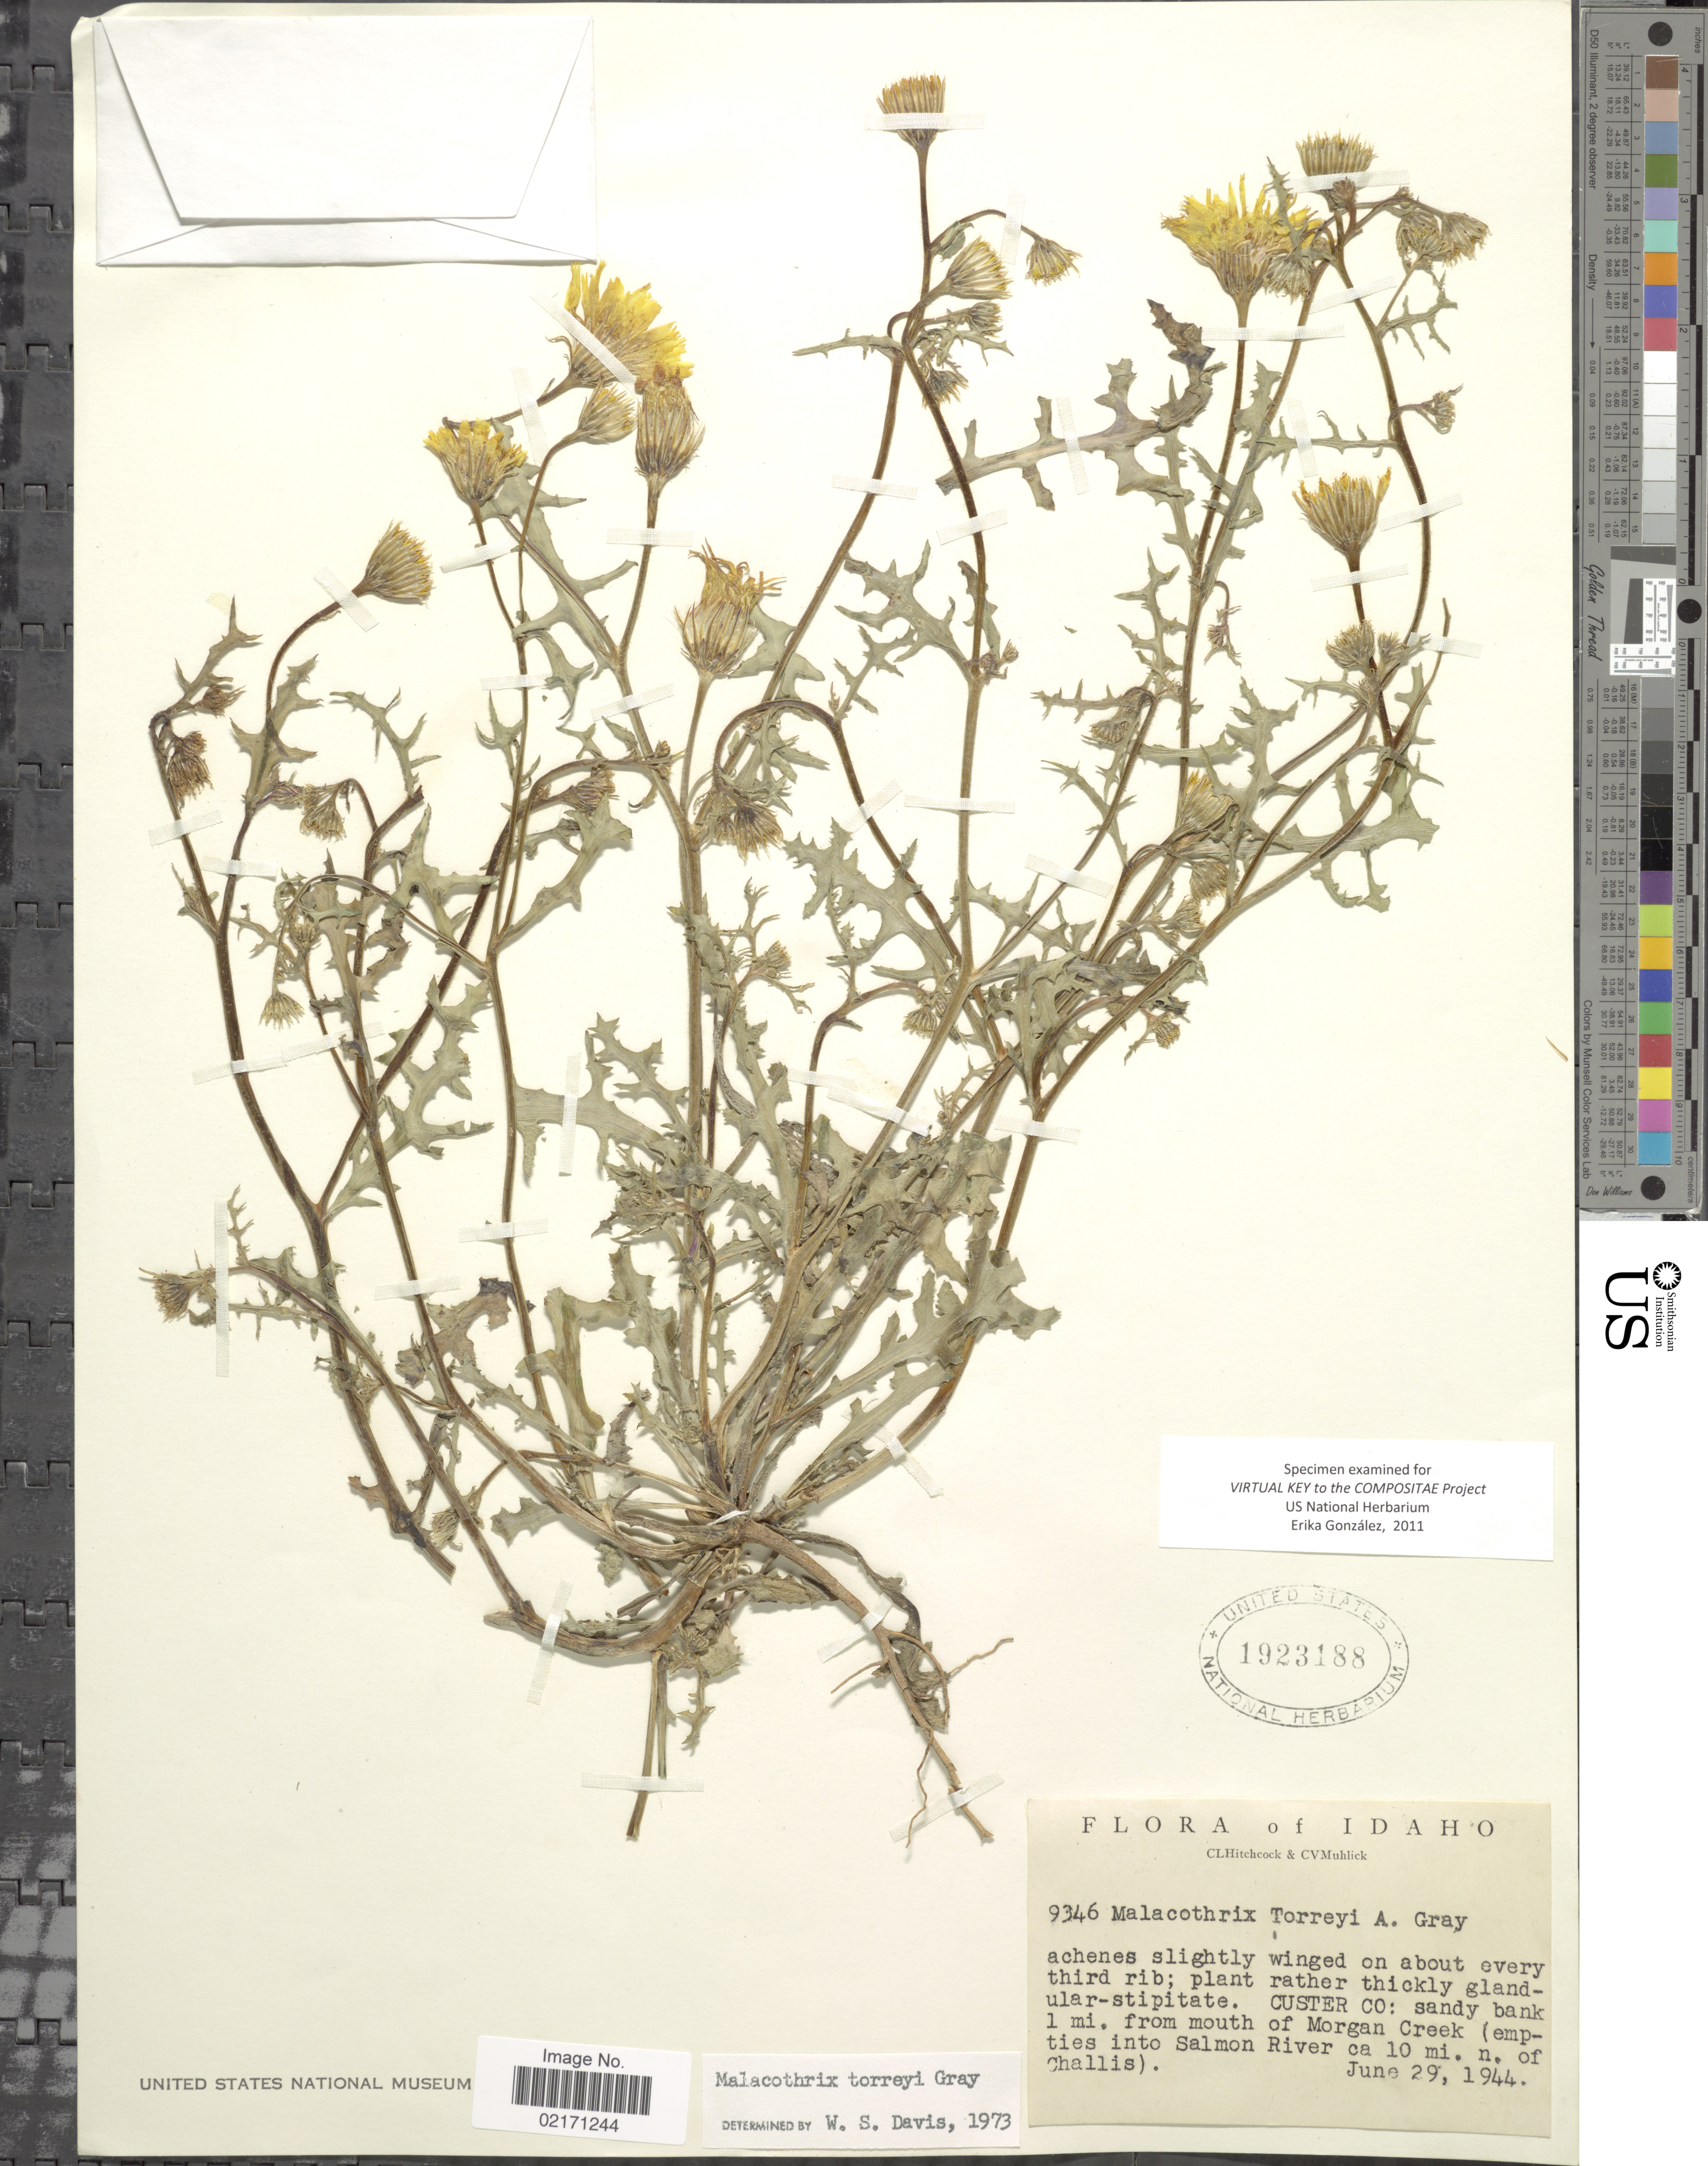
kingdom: Plantae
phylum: Tracheophyta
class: Magnoliopsida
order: Asterales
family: Asteraceae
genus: Malacothrix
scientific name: Malacothrix torreyi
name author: A. Gray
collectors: C. L. Hitchcock & C. V. Muhlick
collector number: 9346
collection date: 1944-06-29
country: United States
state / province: Idaho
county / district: Custer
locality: sandy bank 1 mi. from mouth of Morgan Creek (empties into Salmon River ca 10 mi n. of Challis)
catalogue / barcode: US 1923188